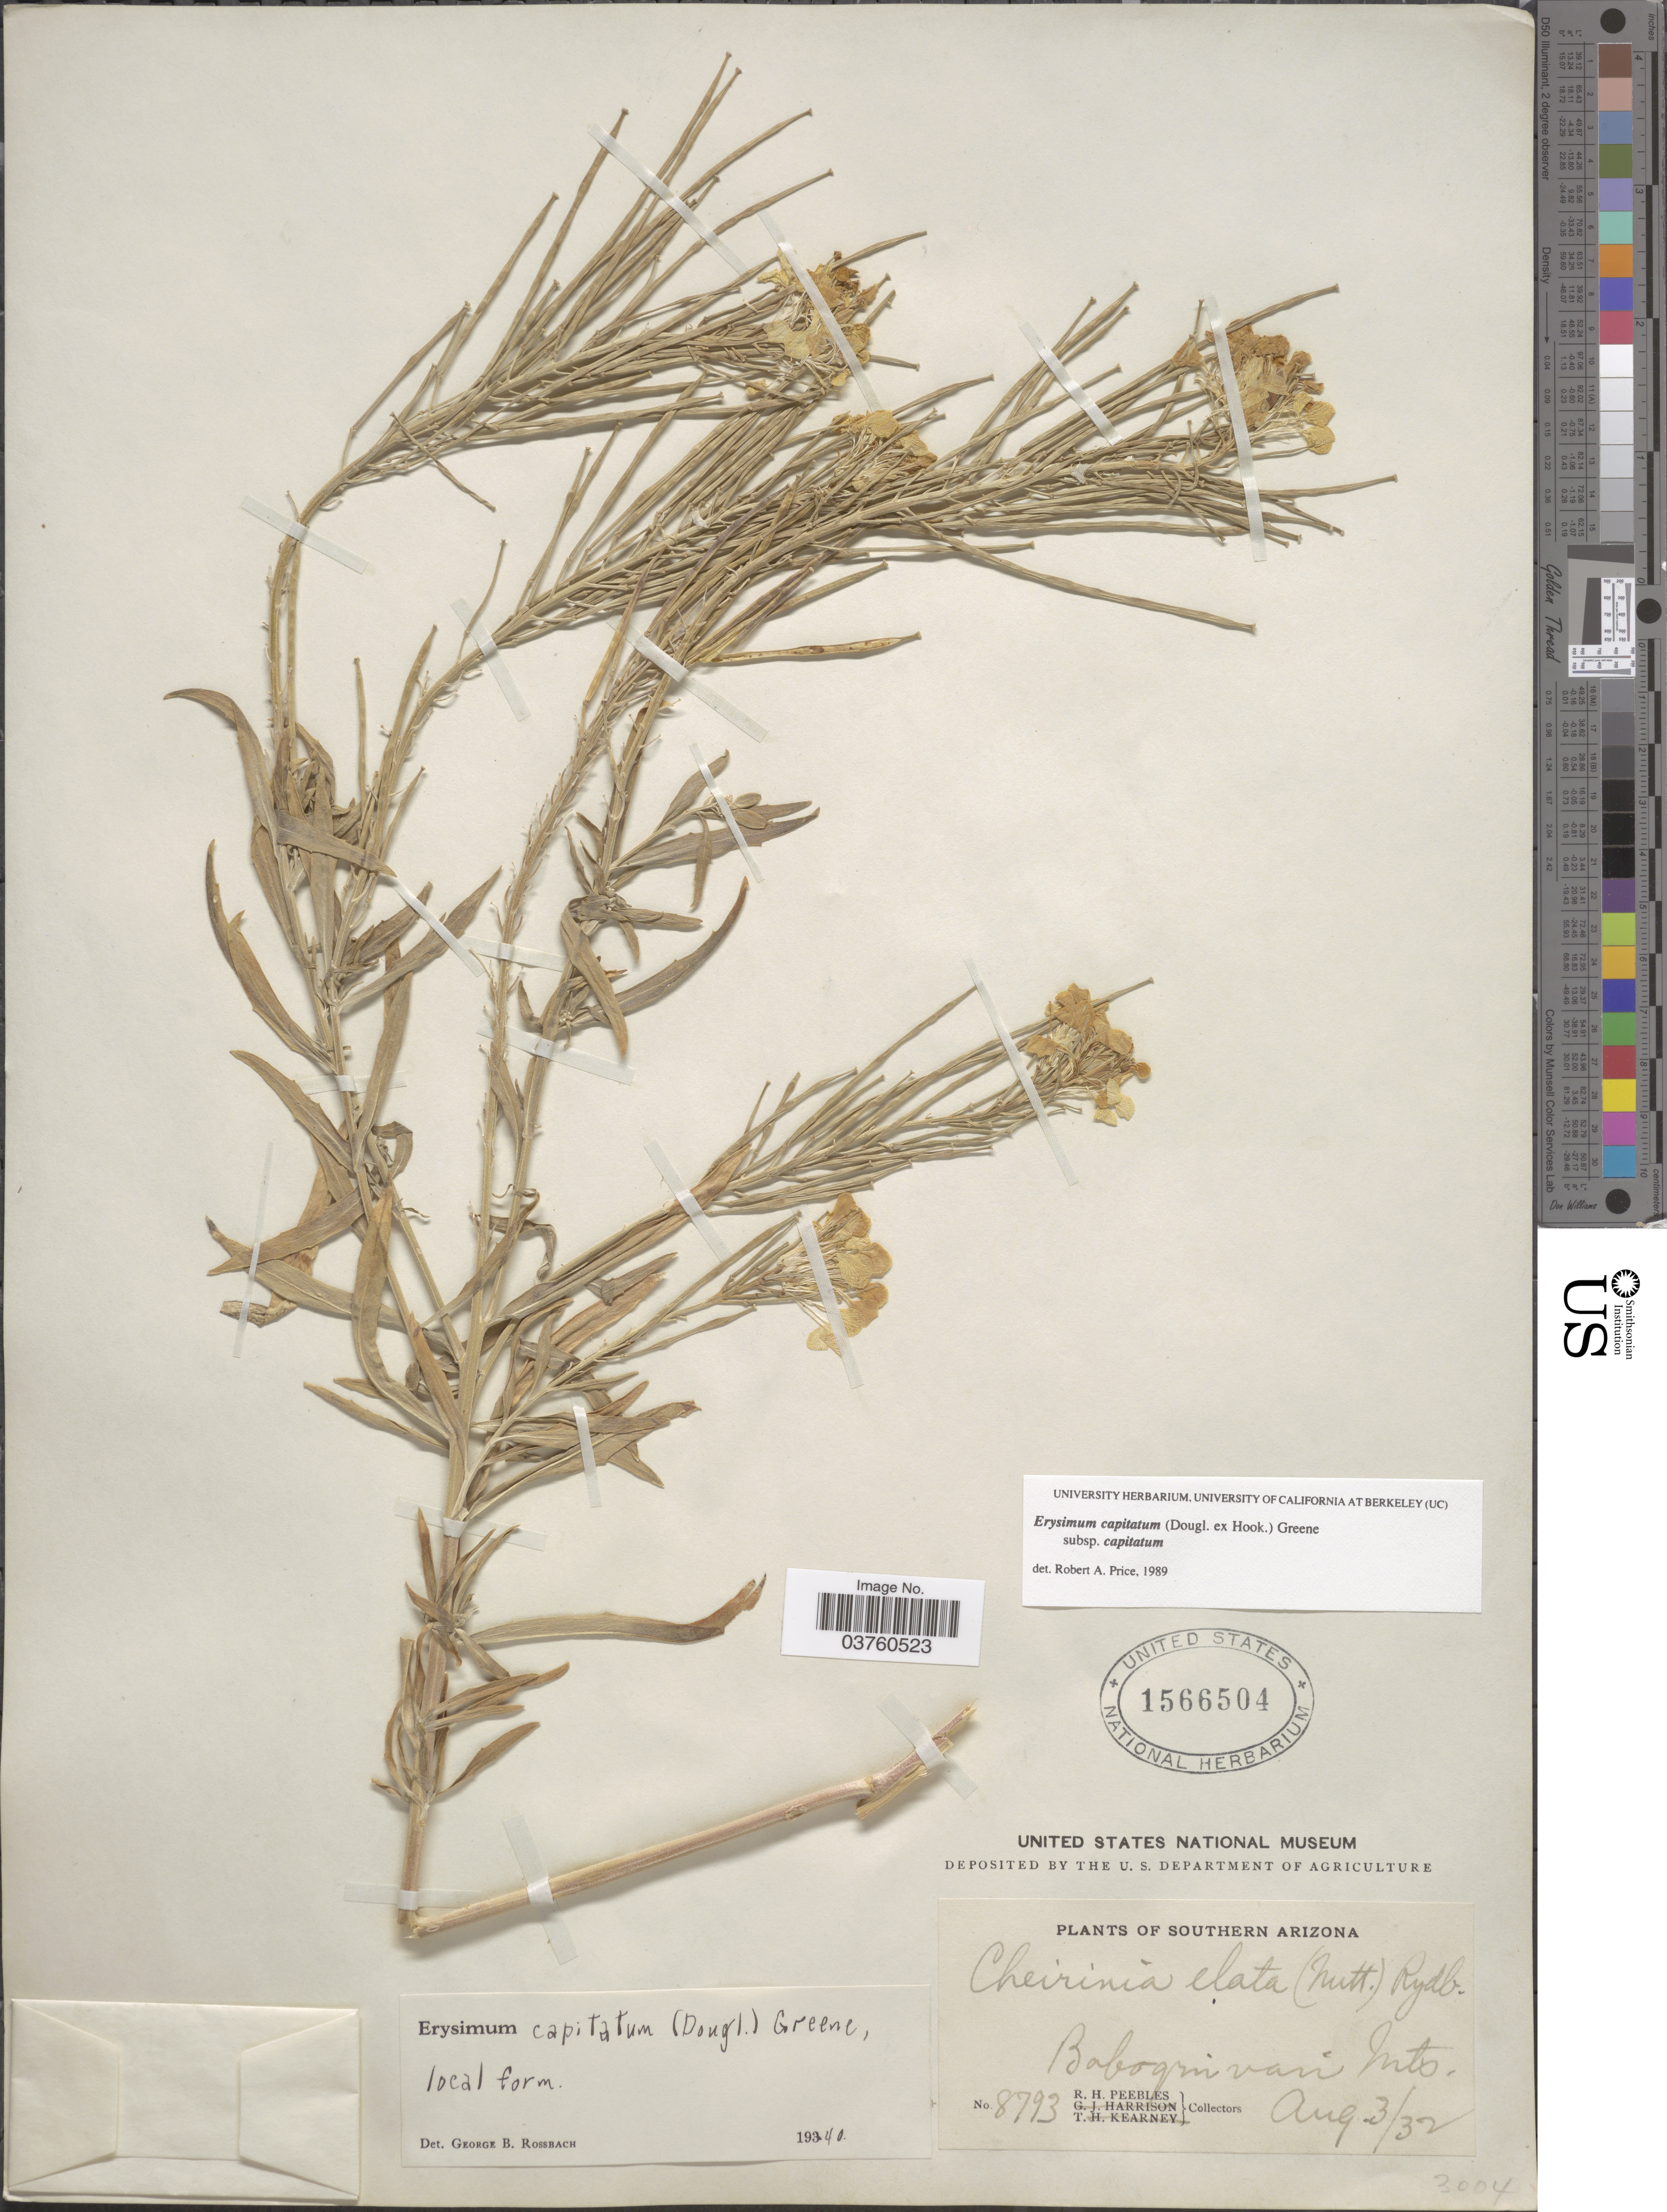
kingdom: Plantae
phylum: Tracheophyta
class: Magnoliopsida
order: Brassicales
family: Brassicaceae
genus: Erysimum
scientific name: Erysimum capitatum subsp. capitatum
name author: (Douglas ex Hook.) Greene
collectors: R. H. Peebles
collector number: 8793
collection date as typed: Transcribed d/m/y: 3/8/32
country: United States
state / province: Arizona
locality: Southern Arizona. Baboquivari Mts.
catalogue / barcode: US 1566504